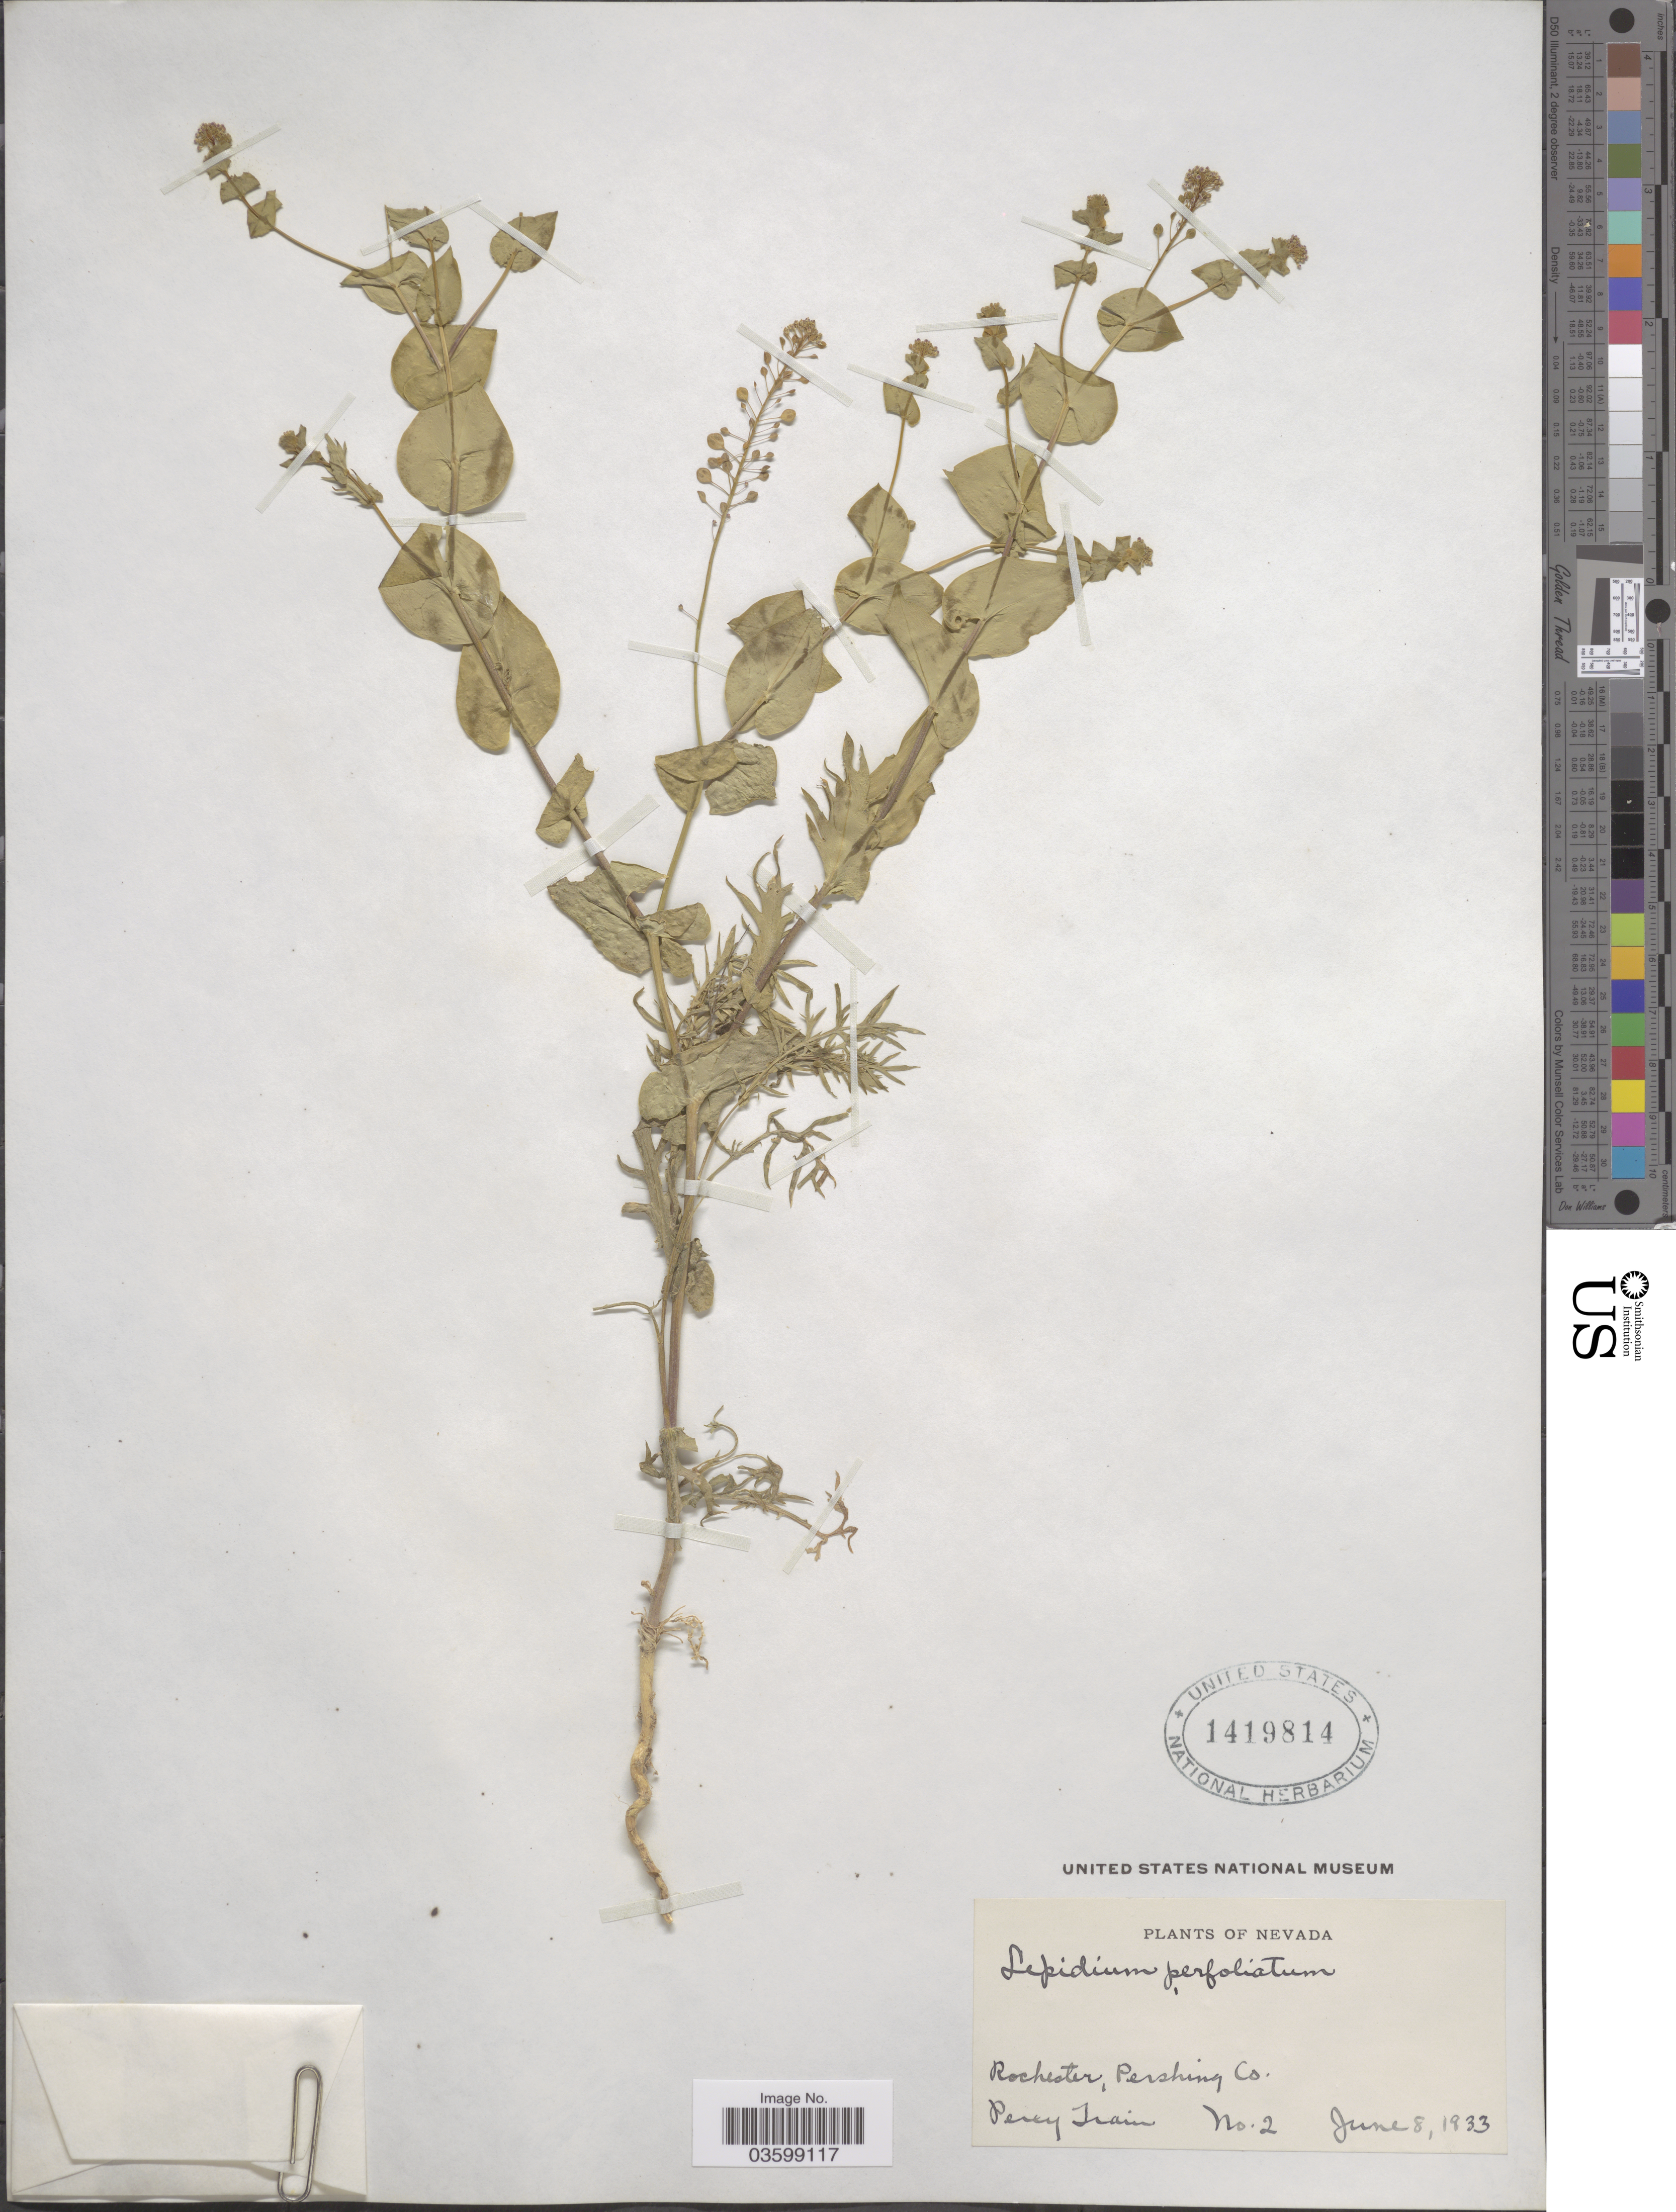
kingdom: Plantae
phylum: Tracheophyta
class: Magnoliopsida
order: Brassicales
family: Brassicaceae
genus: Lepidium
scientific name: Lepidium perfoliatum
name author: L.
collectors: P. Train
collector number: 2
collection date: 1933-06-08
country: United States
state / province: Nevada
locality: Rochester, Pershing Co.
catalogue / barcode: US 1419814